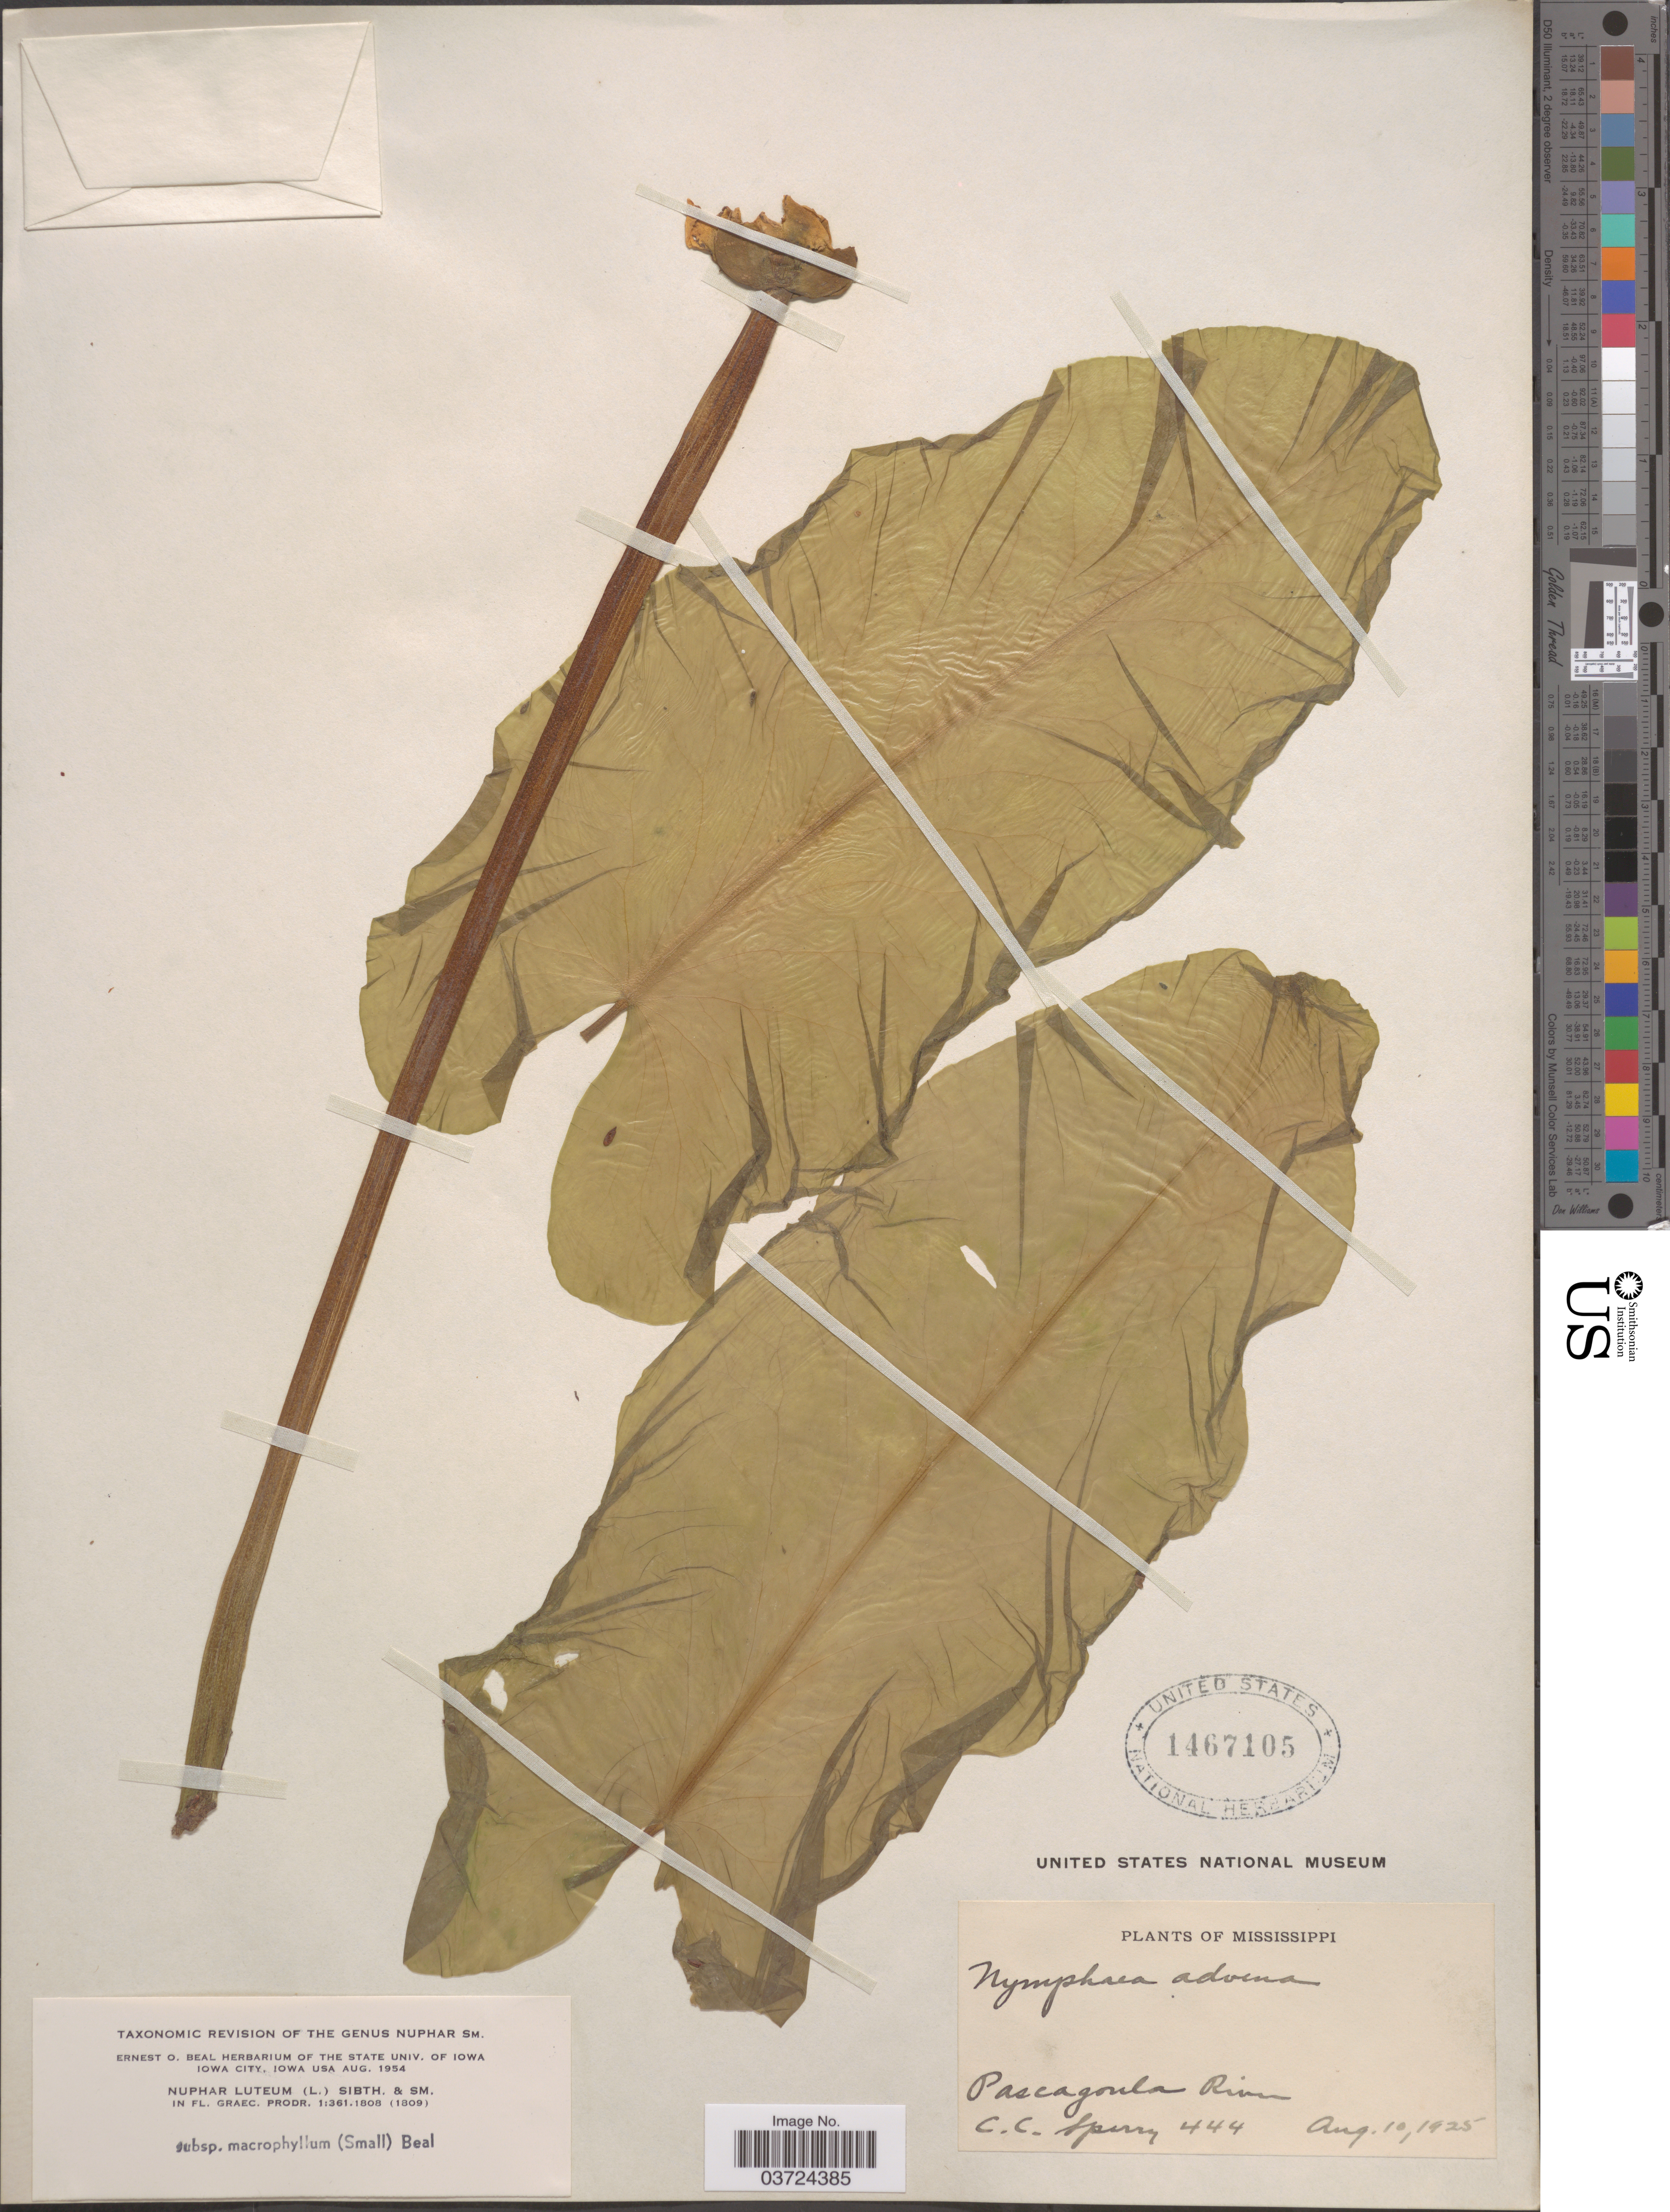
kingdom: Plantae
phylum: Tracheophyta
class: Magnoliopsida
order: Nymphaeales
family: Nymphaeaceae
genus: Nuphar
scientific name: Nuphar advena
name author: (Aiton) W.T. Aiton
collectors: C. C. Sperry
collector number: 444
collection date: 1925-08-10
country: United States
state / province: Mississippi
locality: Pascagoula River.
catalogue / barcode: US 1467105